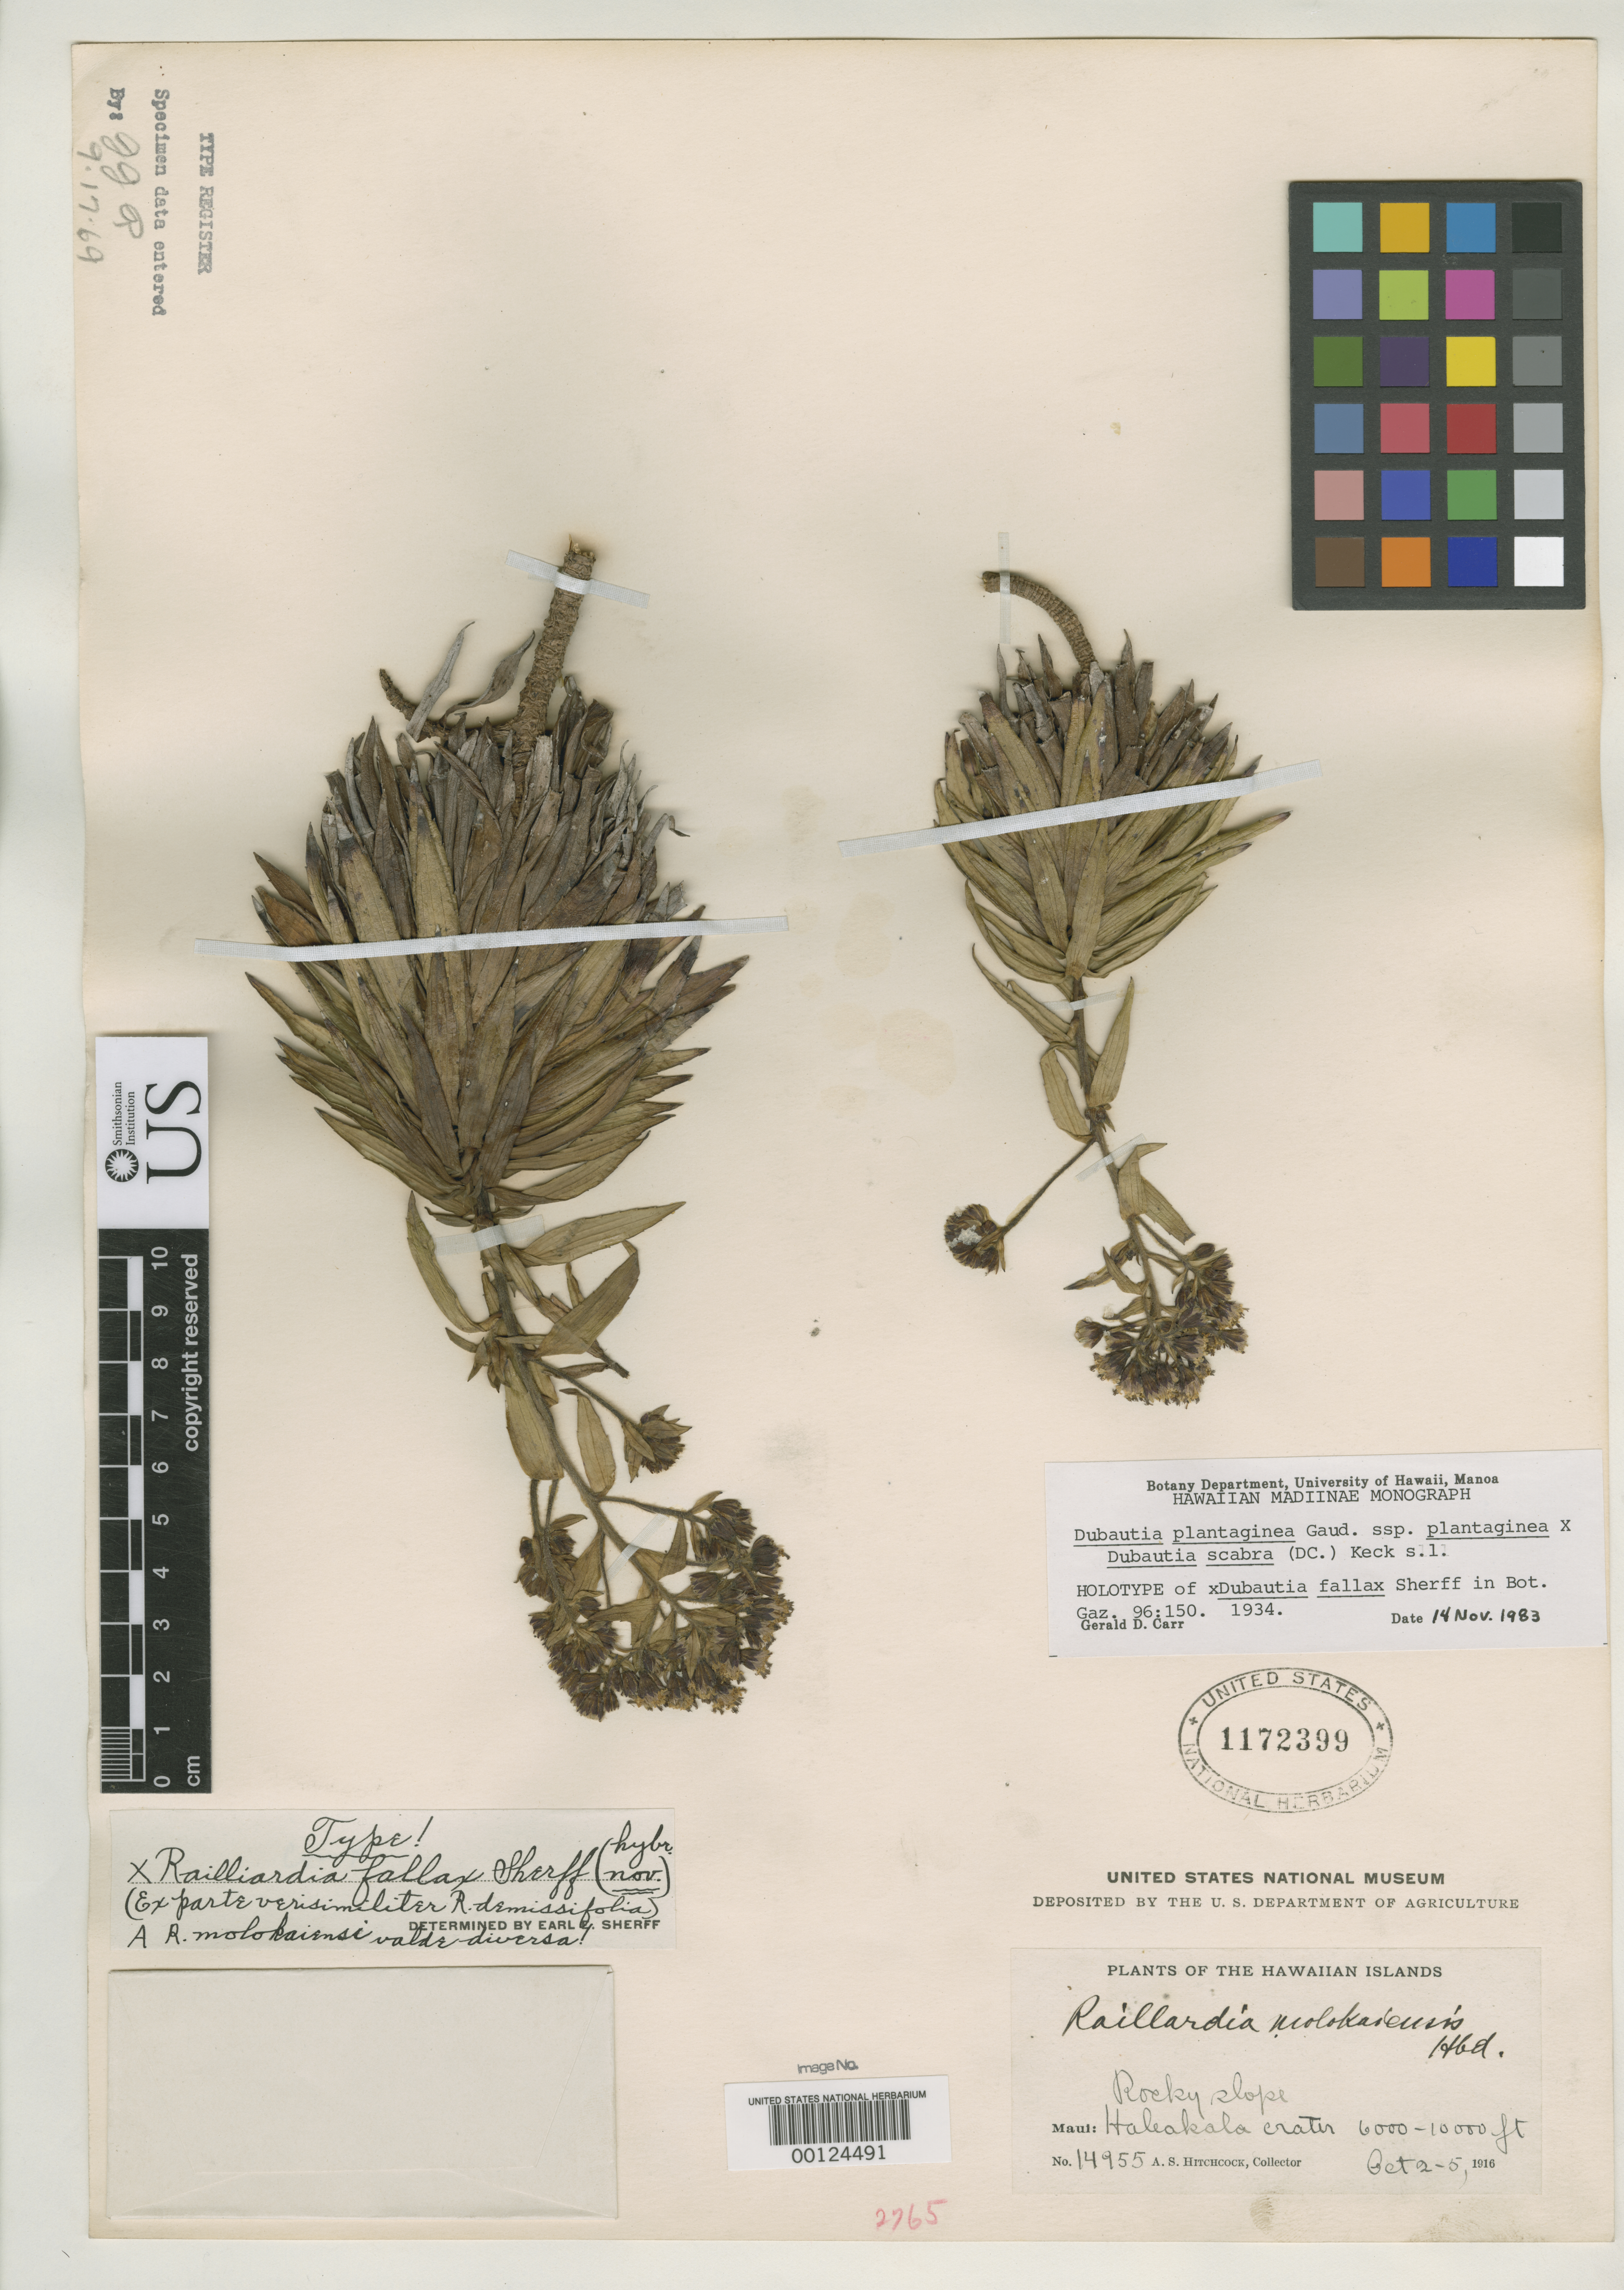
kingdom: Plantae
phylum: Tracheophyta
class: Magnoliopsida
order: Asterales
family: Asteraceae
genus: Dubautia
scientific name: Dubautia x fallax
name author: Sherff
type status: Holotype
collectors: A. S. Hitchcock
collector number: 14955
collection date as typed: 02 Oct 1916 to 05 Oct 1916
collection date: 1916-10-02/1916-10-05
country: United States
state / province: Hawaii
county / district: Maui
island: Maui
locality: Haleakala Crater.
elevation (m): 1829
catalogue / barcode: US 1172399